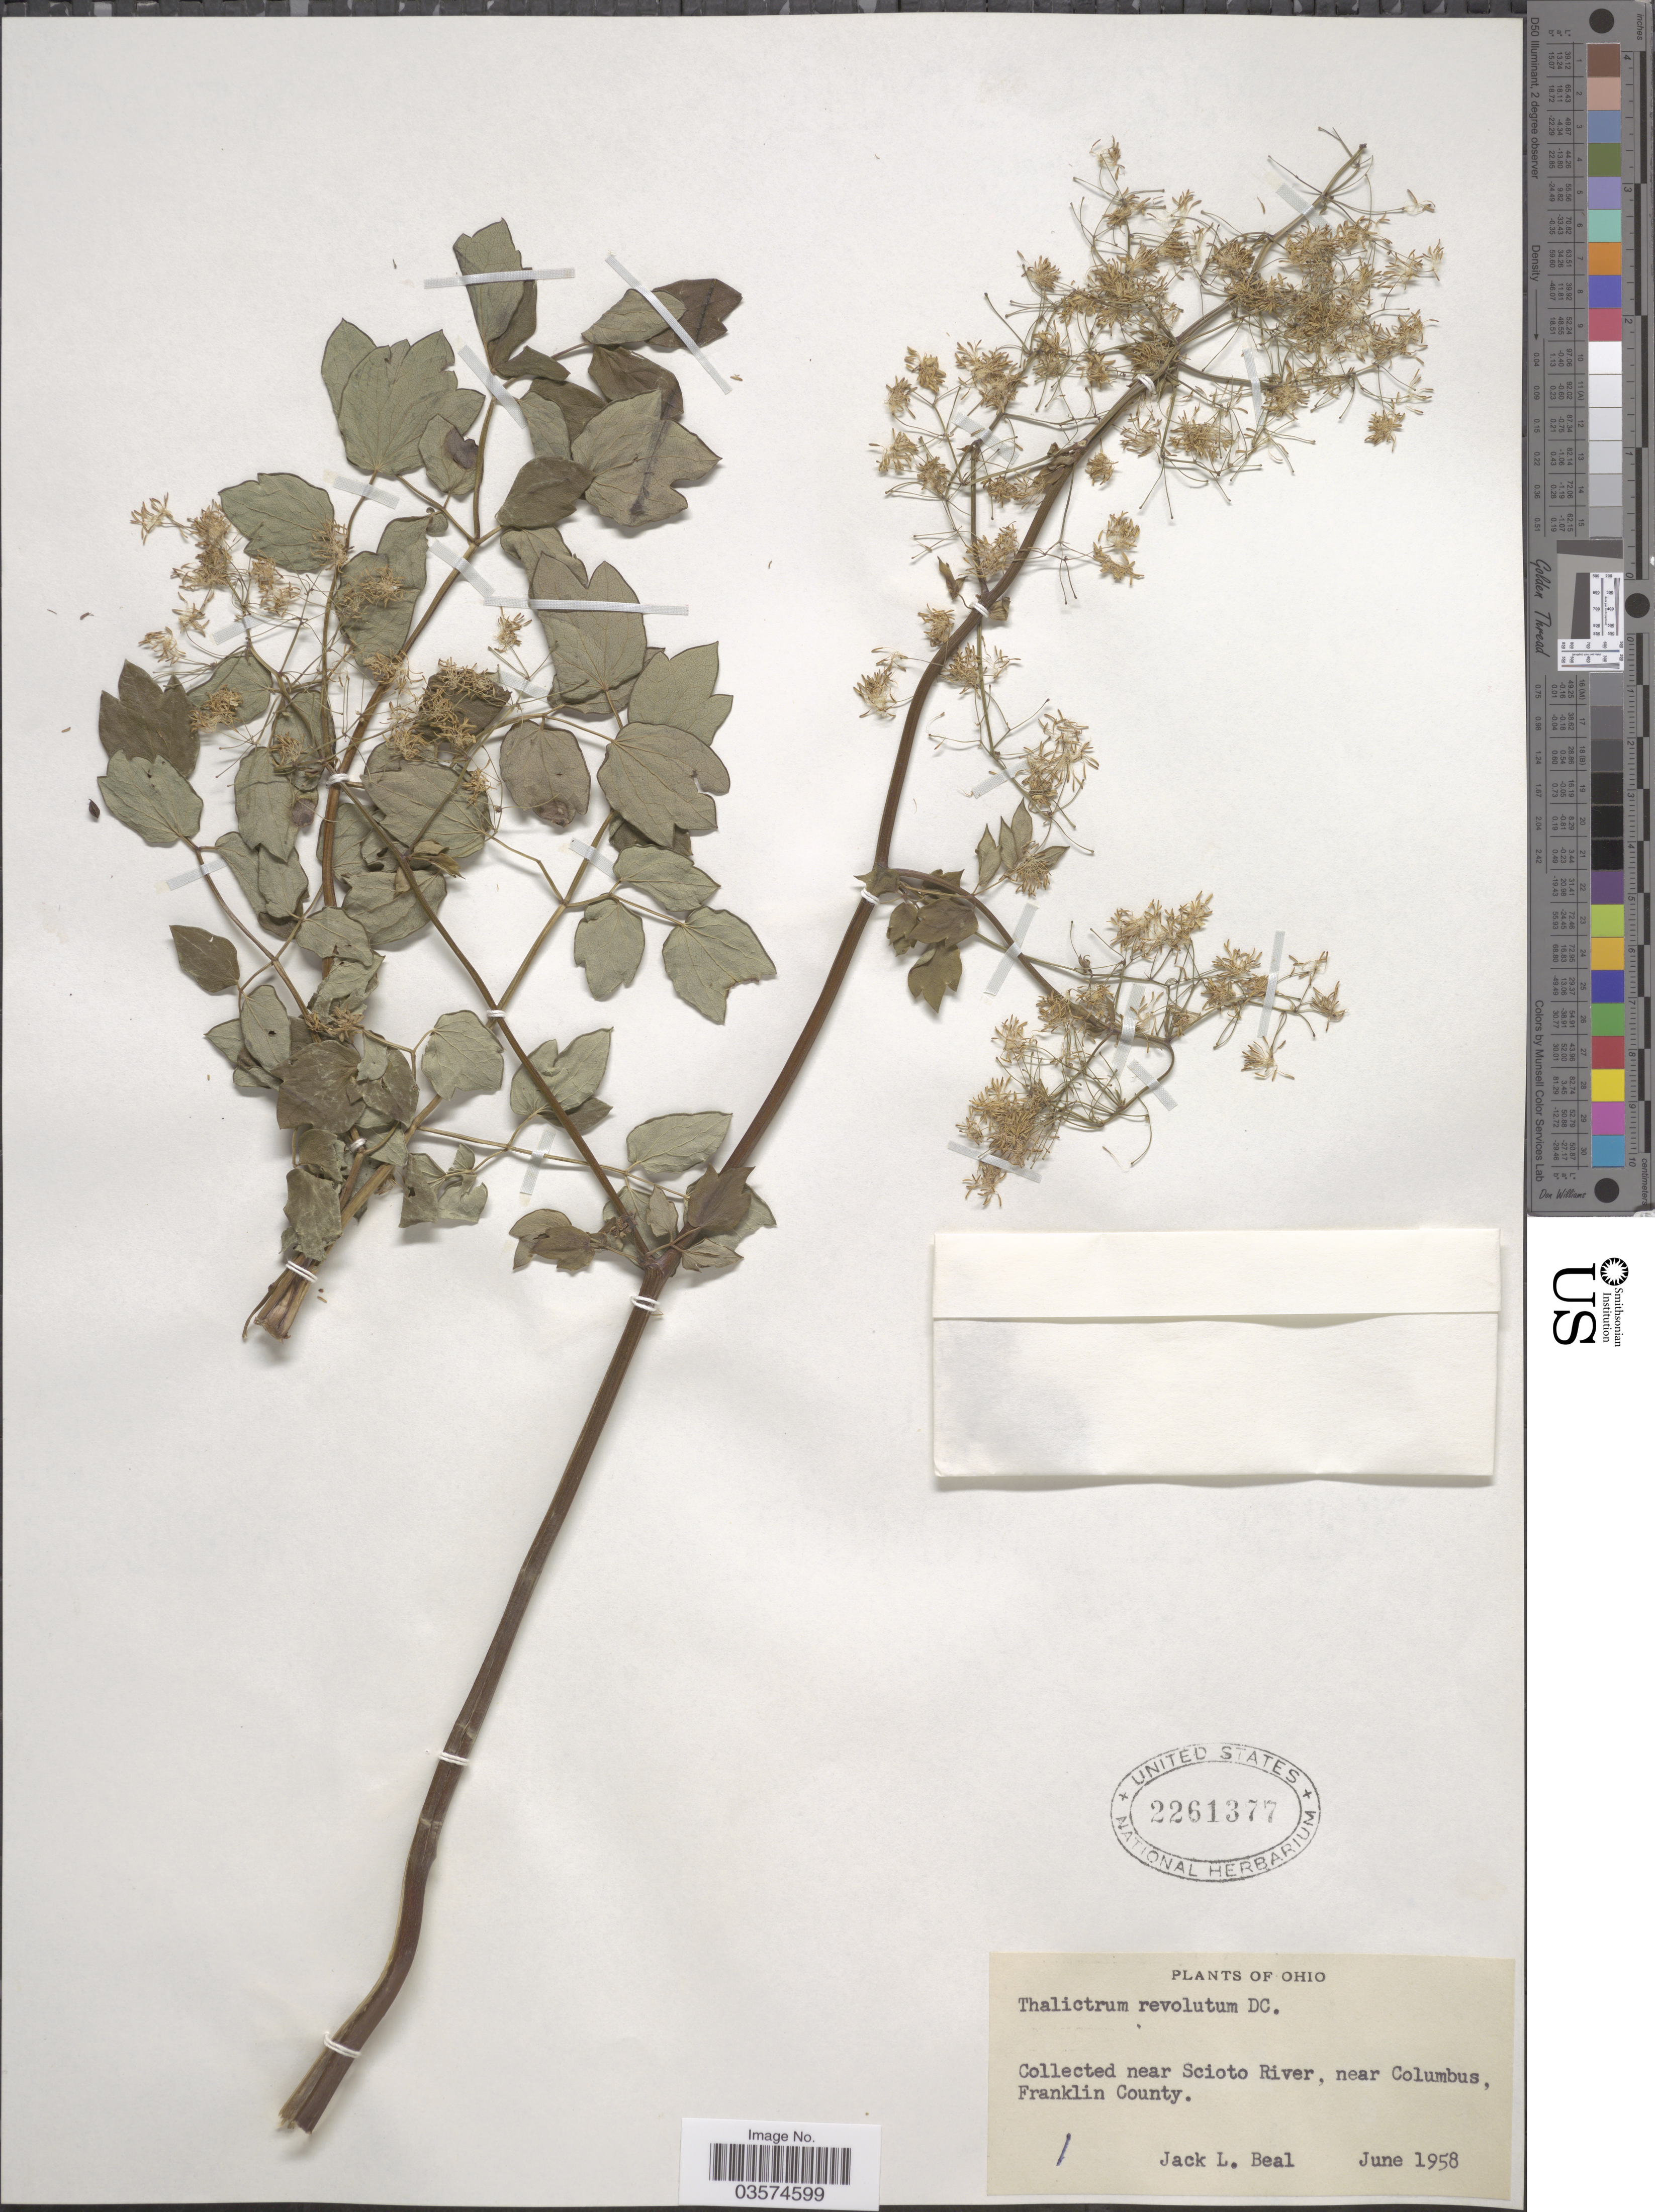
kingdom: Plantae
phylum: Tracheophyta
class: Magnoliopsida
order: Ranunculales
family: Ranunculaceae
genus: Thalictrum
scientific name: Thalictrum amphibolum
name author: Greene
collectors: J. Beal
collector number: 1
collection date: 1958-06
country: United States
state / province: Ohio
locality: Near Scioto River, near Columbus, Franklin County.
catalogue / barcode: US 2261377